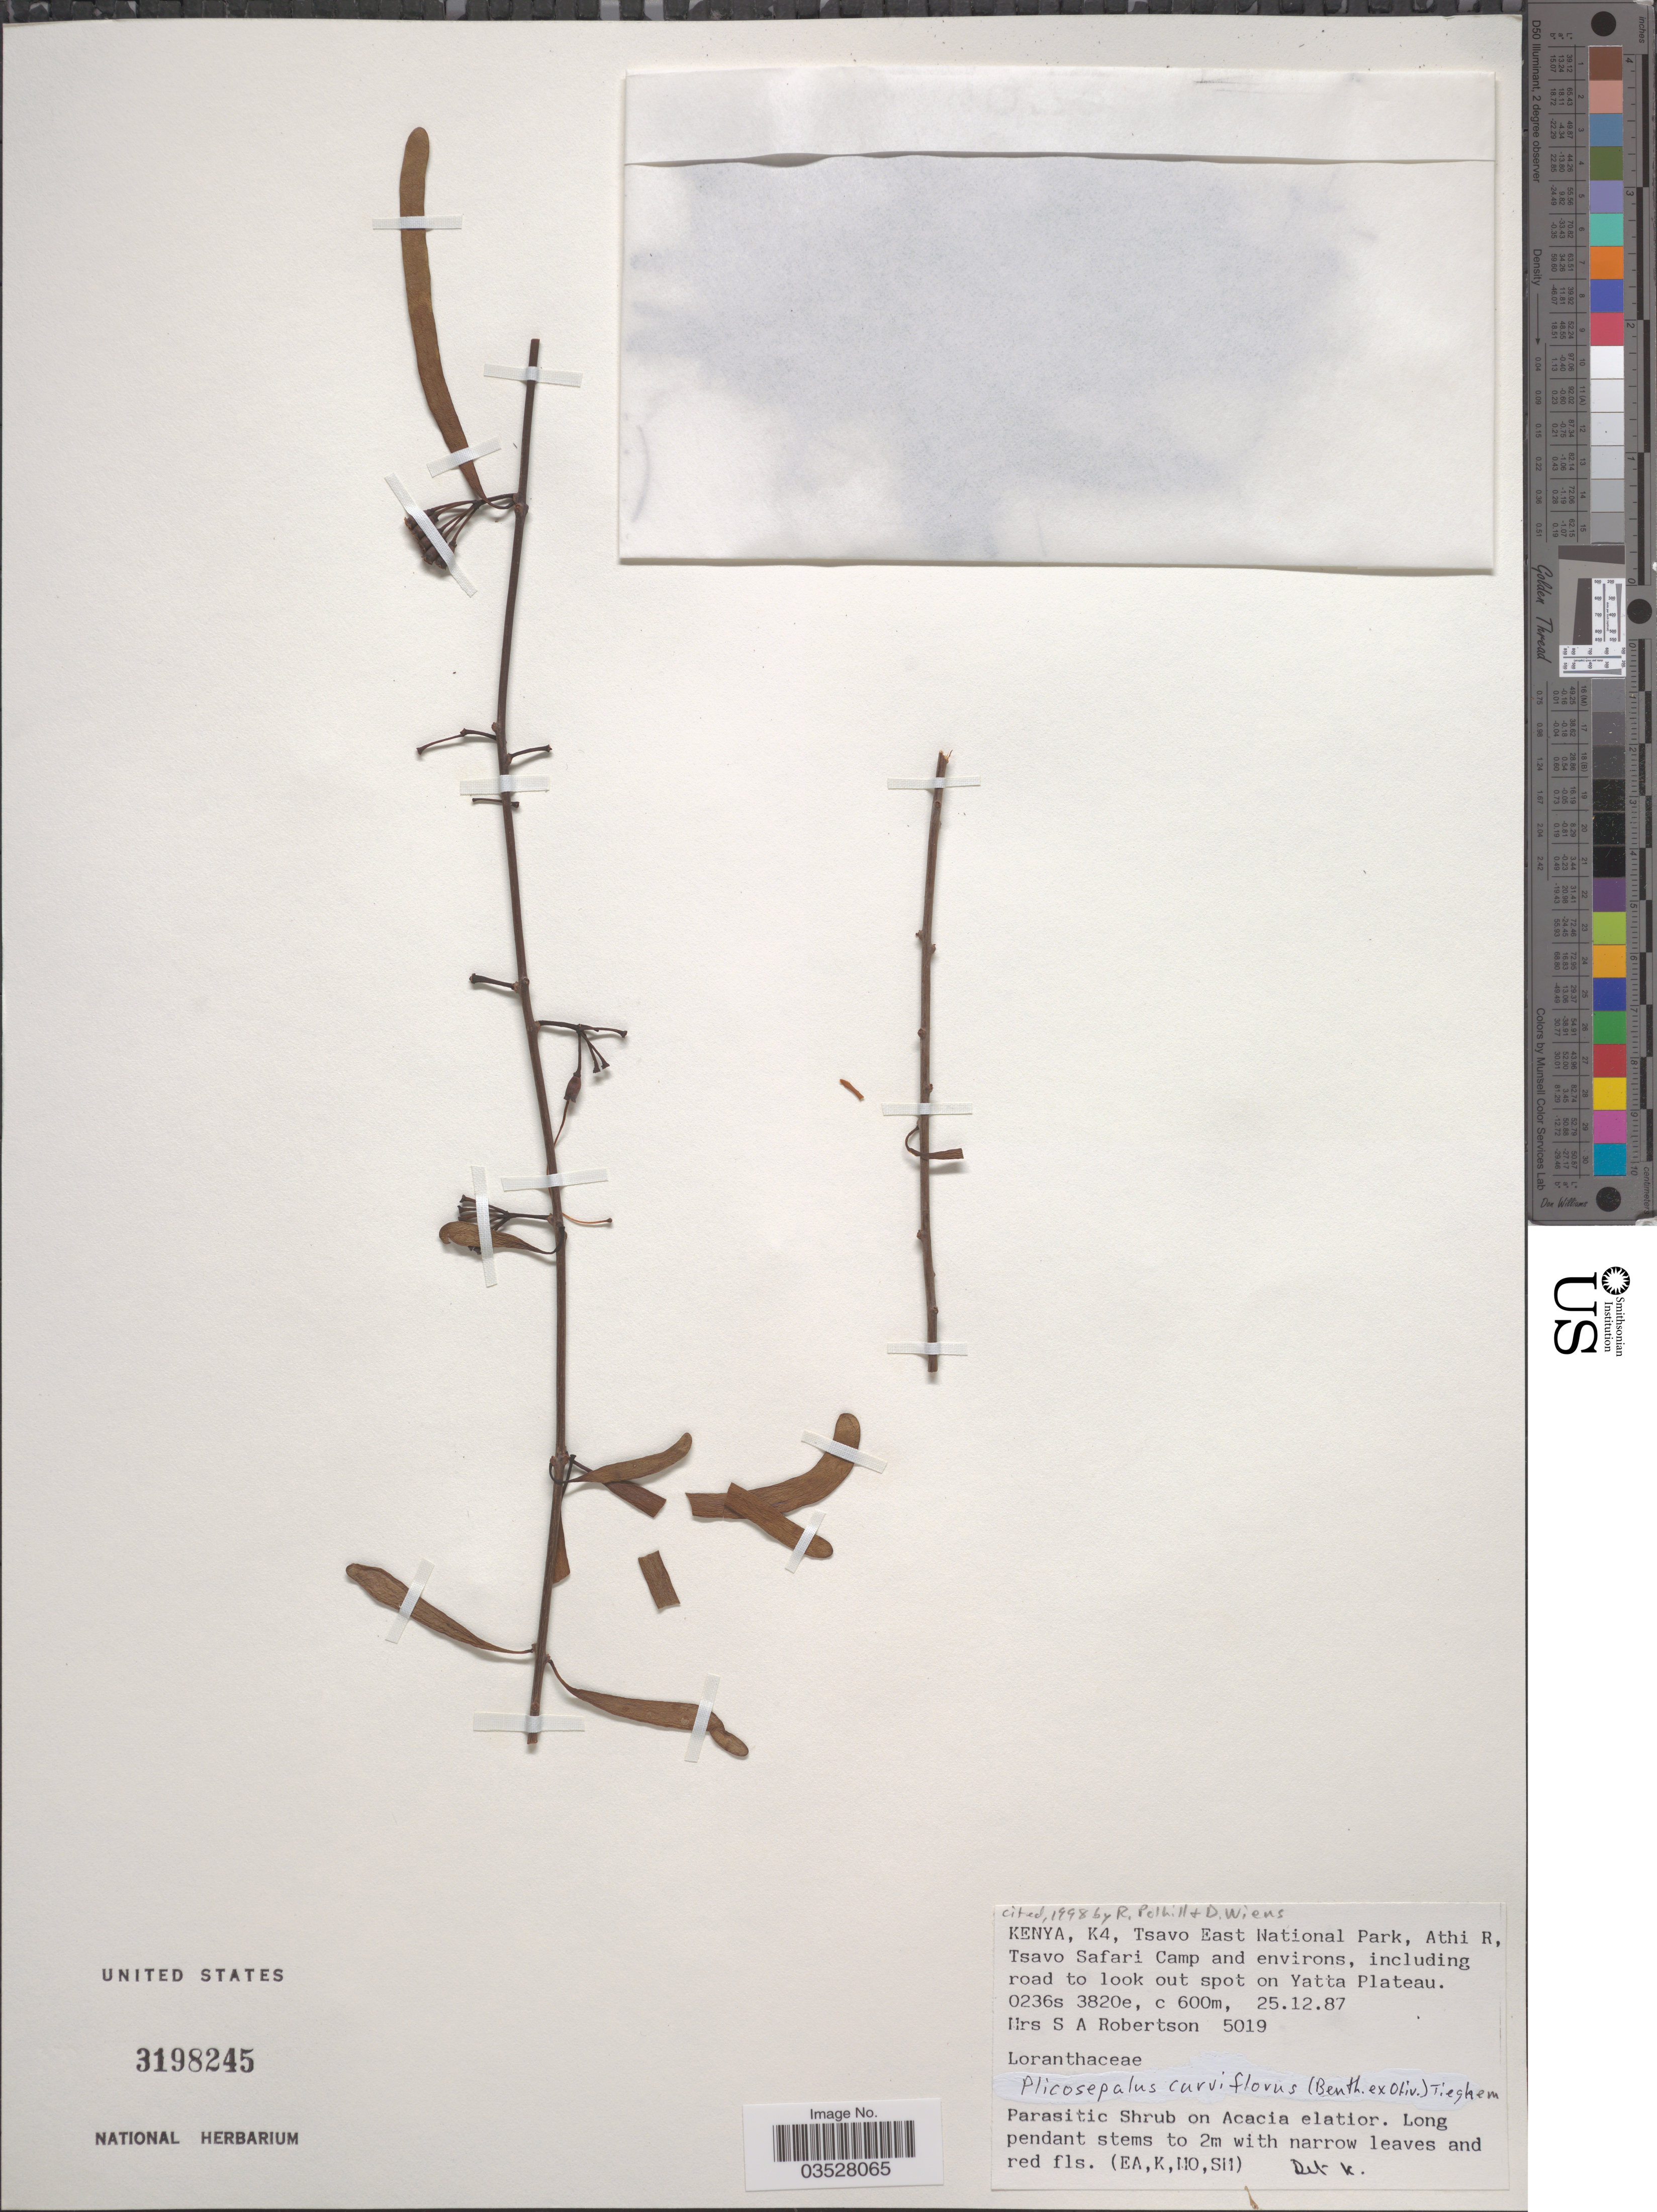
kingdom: Plantae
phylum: Tracheophyta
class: Magnoliopsida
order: Santalales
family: Loranthaceae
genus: Plicosepalus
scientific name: Plicosepalus curviflorus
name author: (Benth. ex Oliv.) Tiegh.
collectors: S. Robertson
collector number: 5019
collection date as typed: Transcribed d/m/y: 25/12/87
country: Kenya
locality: K4, Tsavo East National Park, Athi R, Tsavo Safari Camp and environs, including road to look out spot on Yatta Plateau.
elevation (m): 600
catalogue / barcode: US 3198245